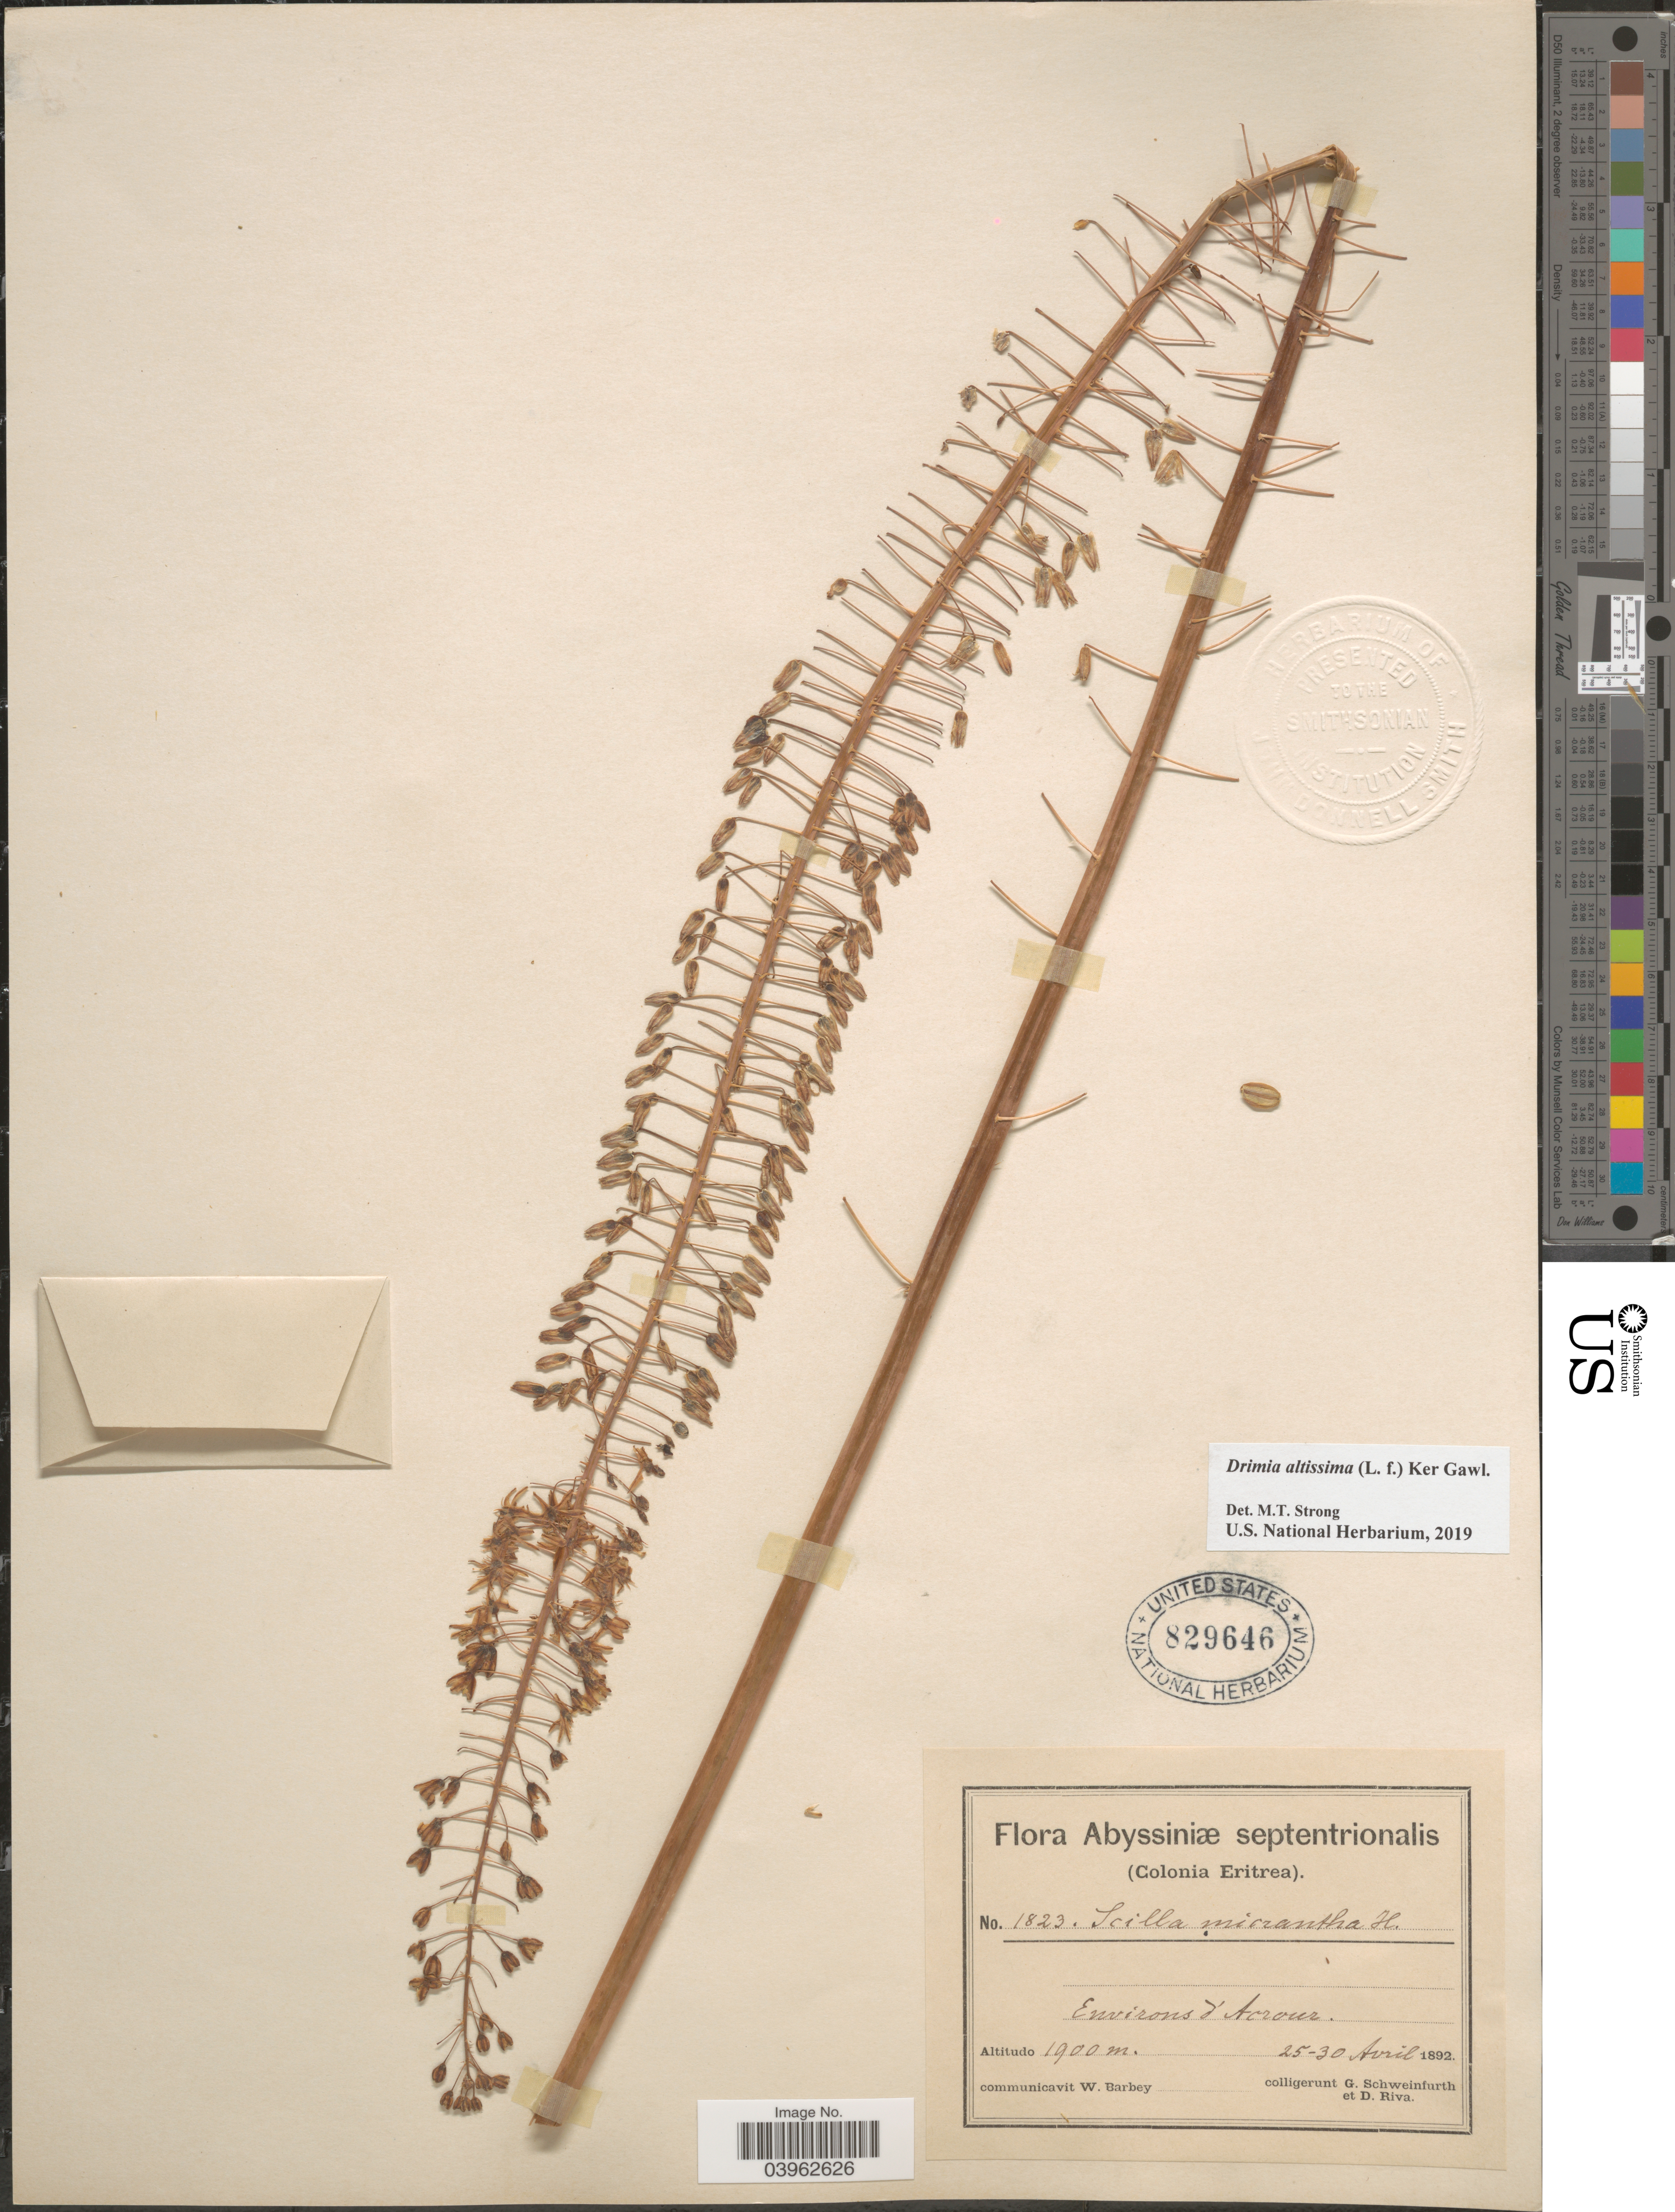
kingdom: Plantae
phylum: Tracheophyta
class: Liliopsida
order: Asparagales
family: Asparagaceae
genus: Drimia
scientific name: Drimia altissima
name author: (L. f.) Ker Gawl.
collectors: G. A. Schweinfurth (herbarium) & D. Riva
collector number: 1823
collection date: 1892-04-25/1892-04-30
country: Eritrea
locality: Abyssiniæ septentrionalis. (Colonia Eritrea). Environs d'Acrour.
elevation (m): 1900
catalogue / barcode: US 829646